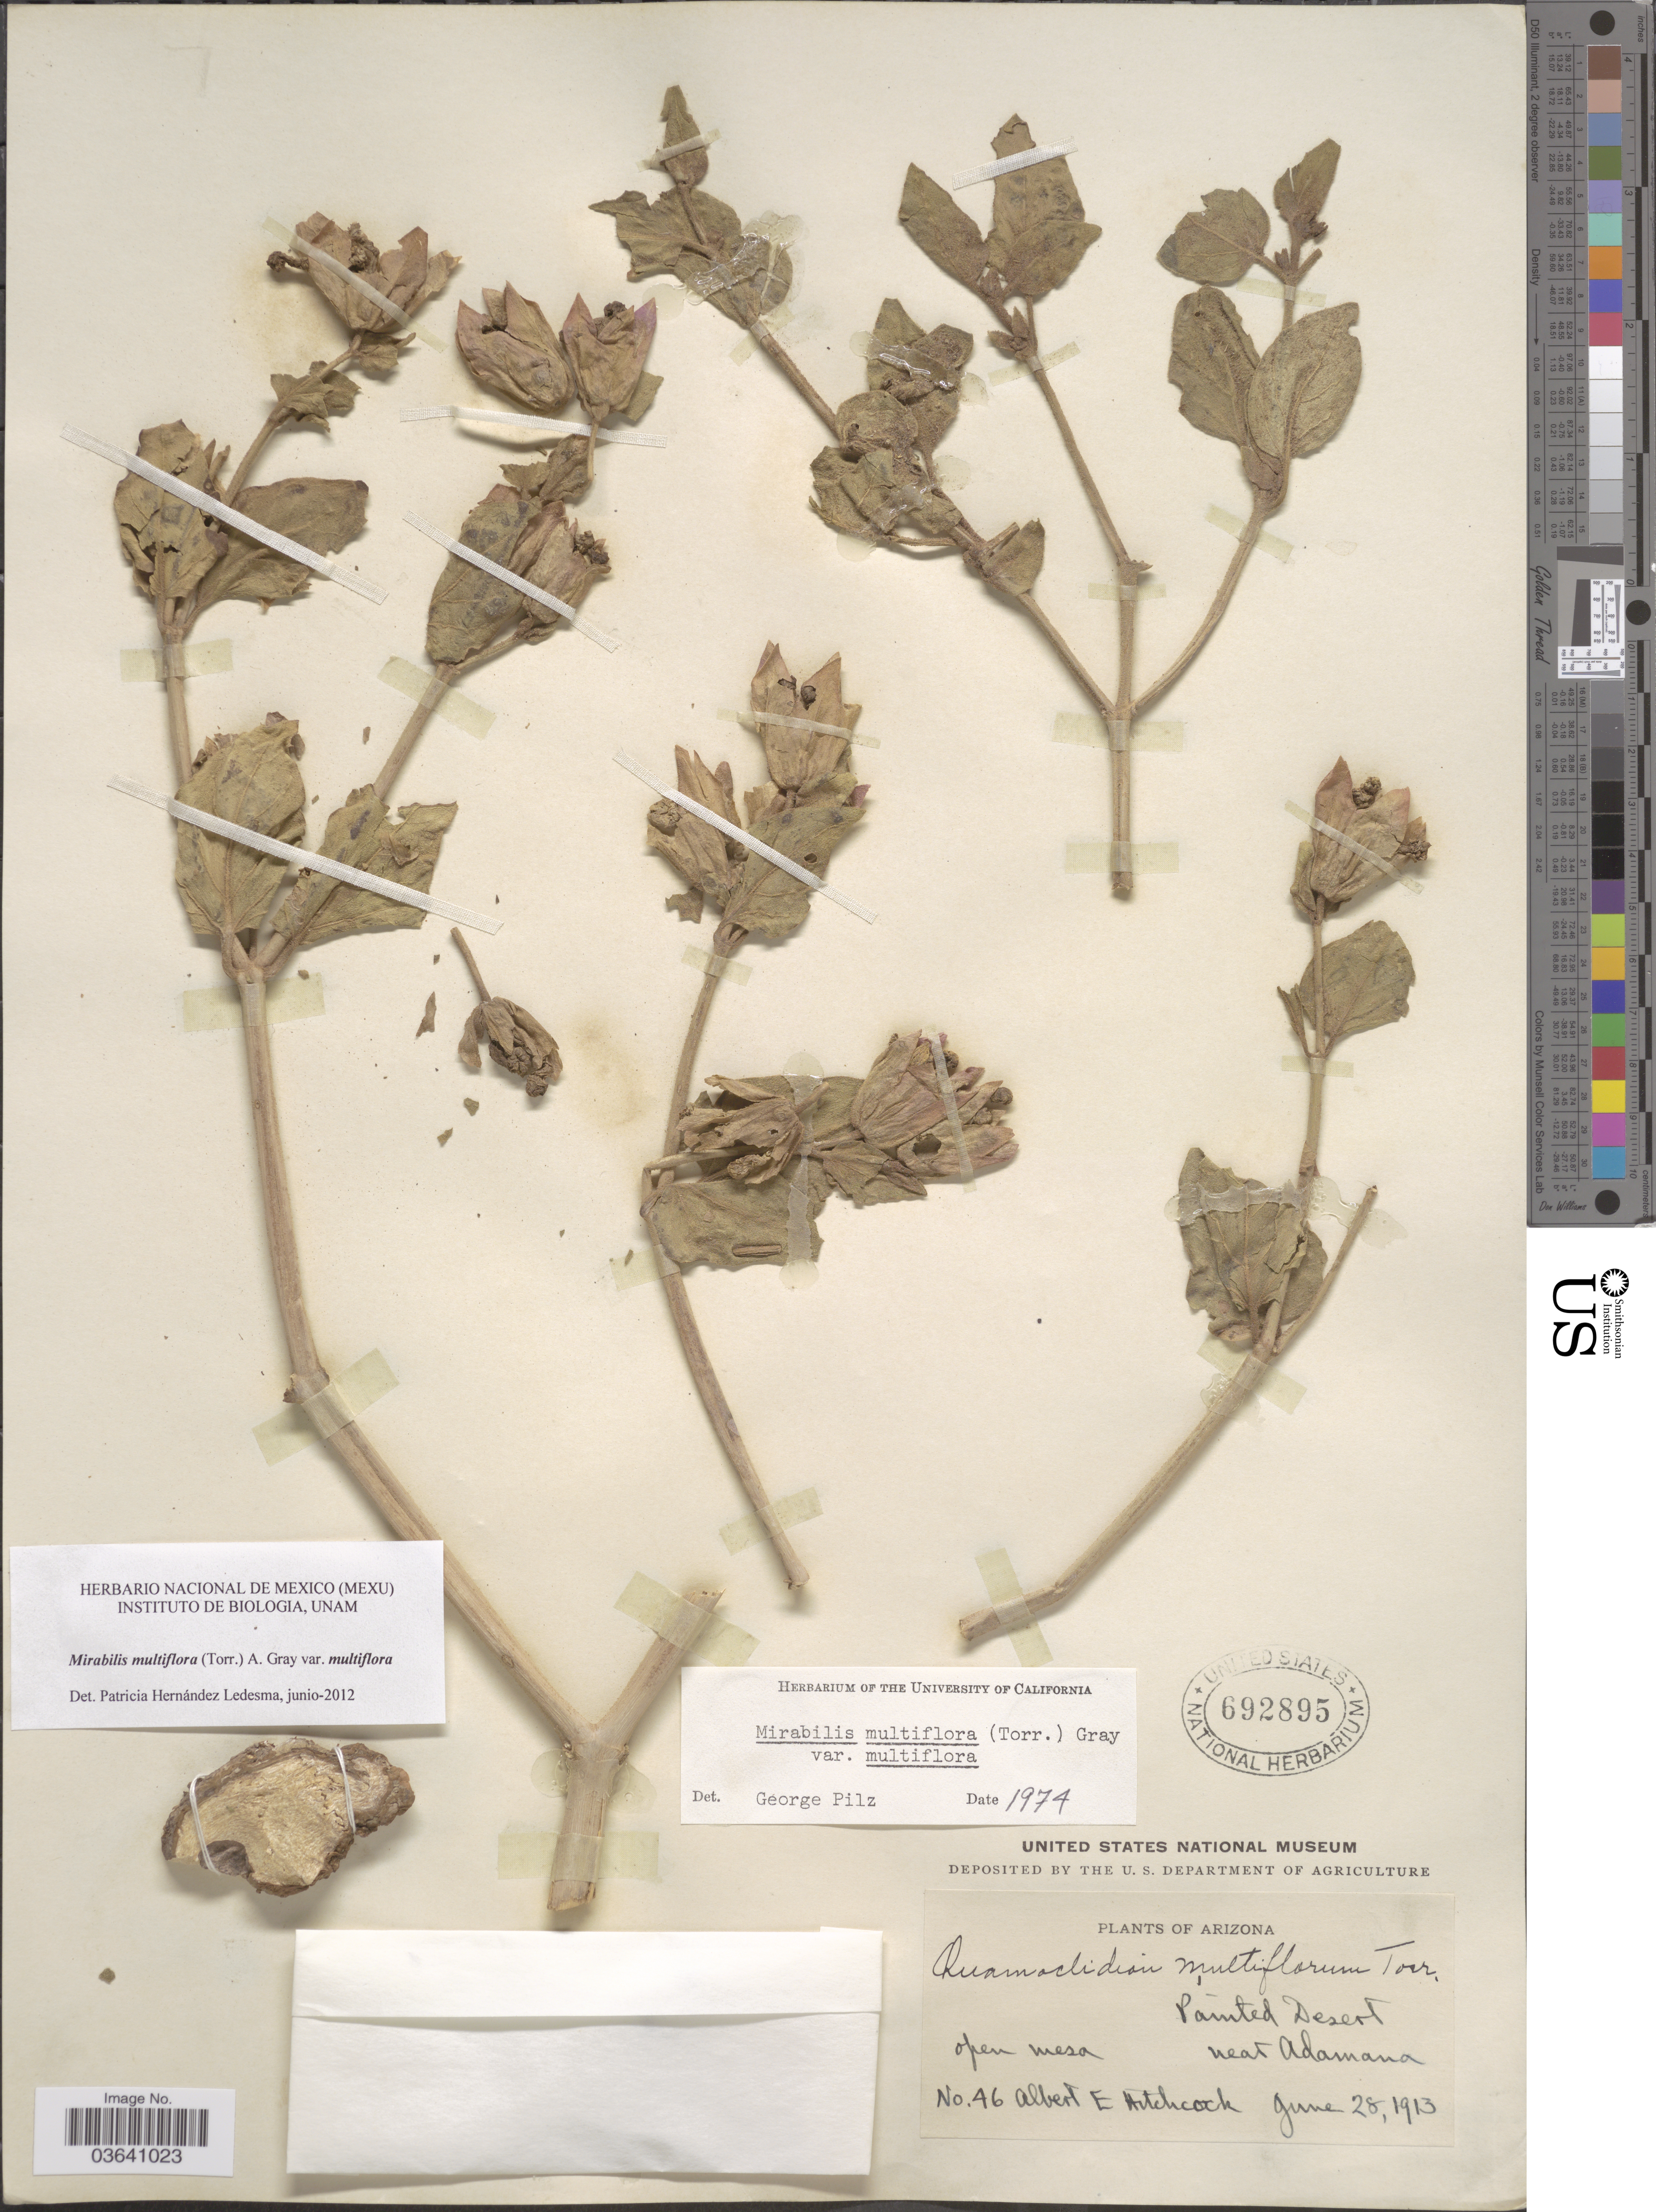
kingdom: Plantae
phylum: Tracheophyta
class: Magnoliopsida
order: Caryophyllales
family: Nyctaginaceae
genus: Mirabilis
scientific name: Mirabilis multiflora var. multiflora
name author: (Torr.) A. Gray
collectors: A. Hitchcock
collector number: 46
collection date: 1913-06-28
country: United States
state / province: Arizona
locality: Painted Desert. Near Adamana.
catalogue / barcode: US 692895